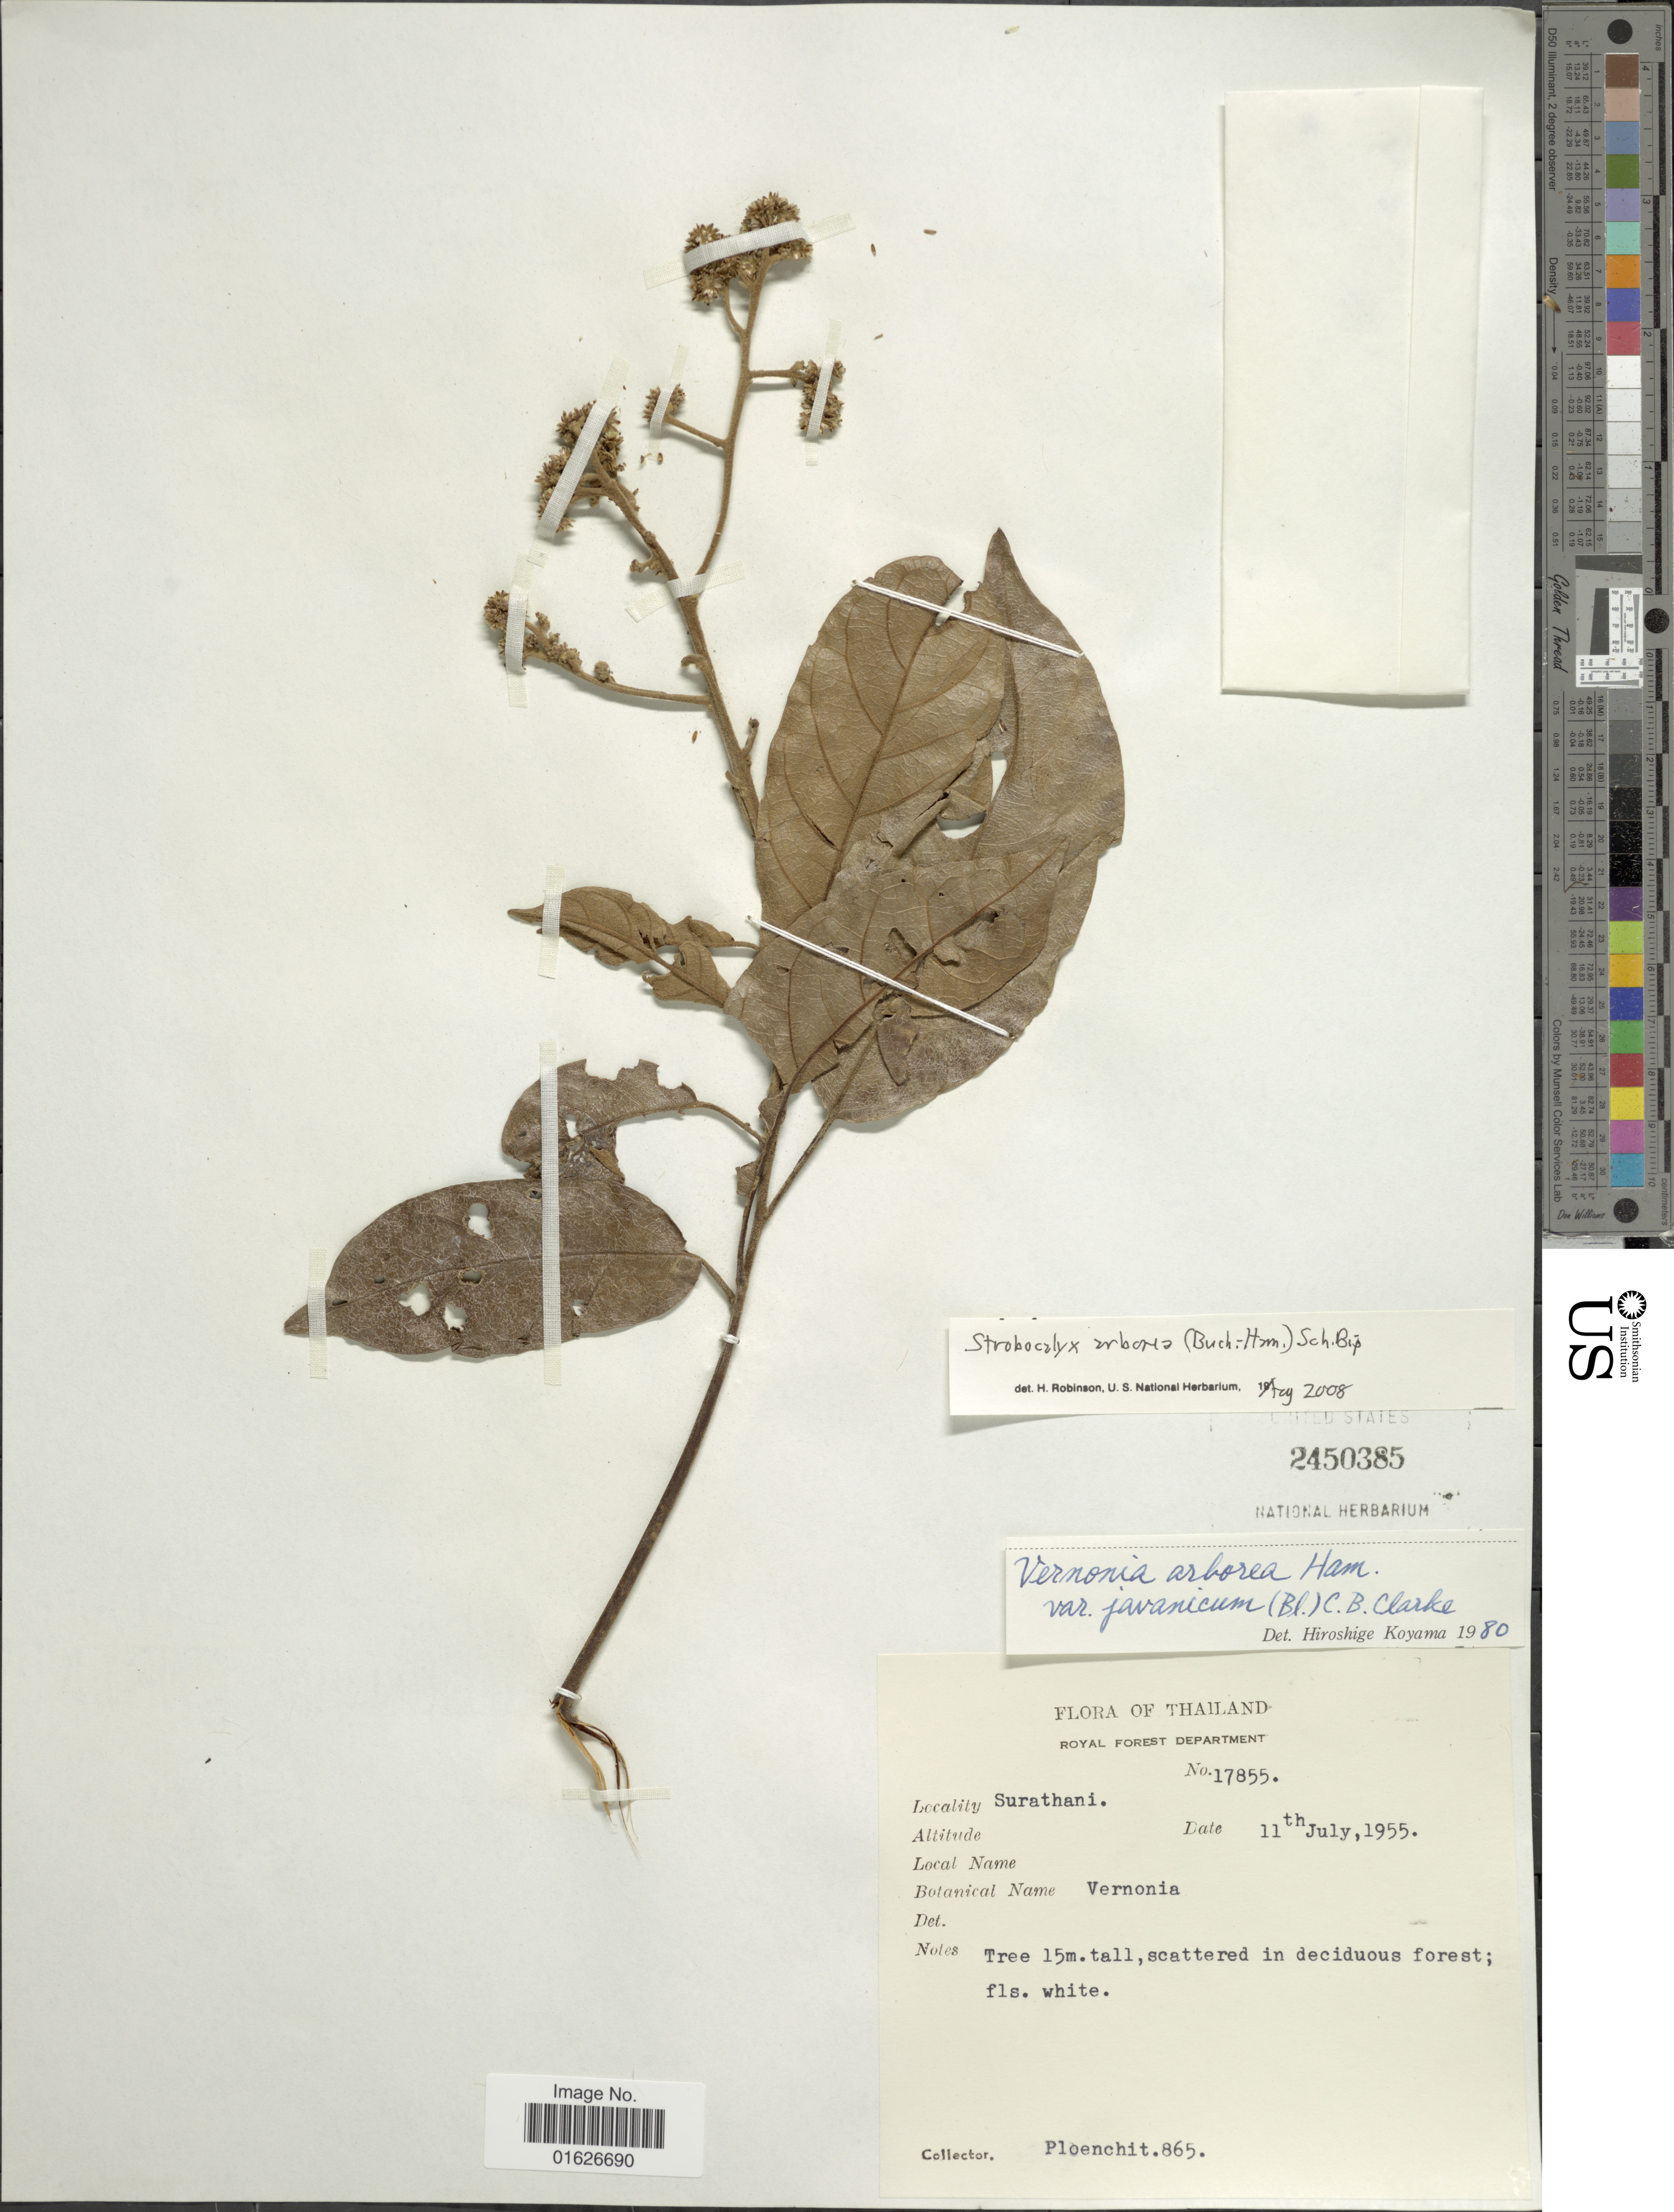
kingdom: Plantae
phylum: Tracheophyta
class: Magnoliopsida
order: Asterales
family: Asteraceae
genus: Strobocalyx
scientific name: Strobocalyx arborea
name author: (Buch.-Ham.) Sch. Bip.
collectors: Ploenchit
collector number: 865/17855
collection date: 1955-07-11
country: Thailand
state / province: Surat Thani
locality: Surathani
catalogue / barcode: US 2450385